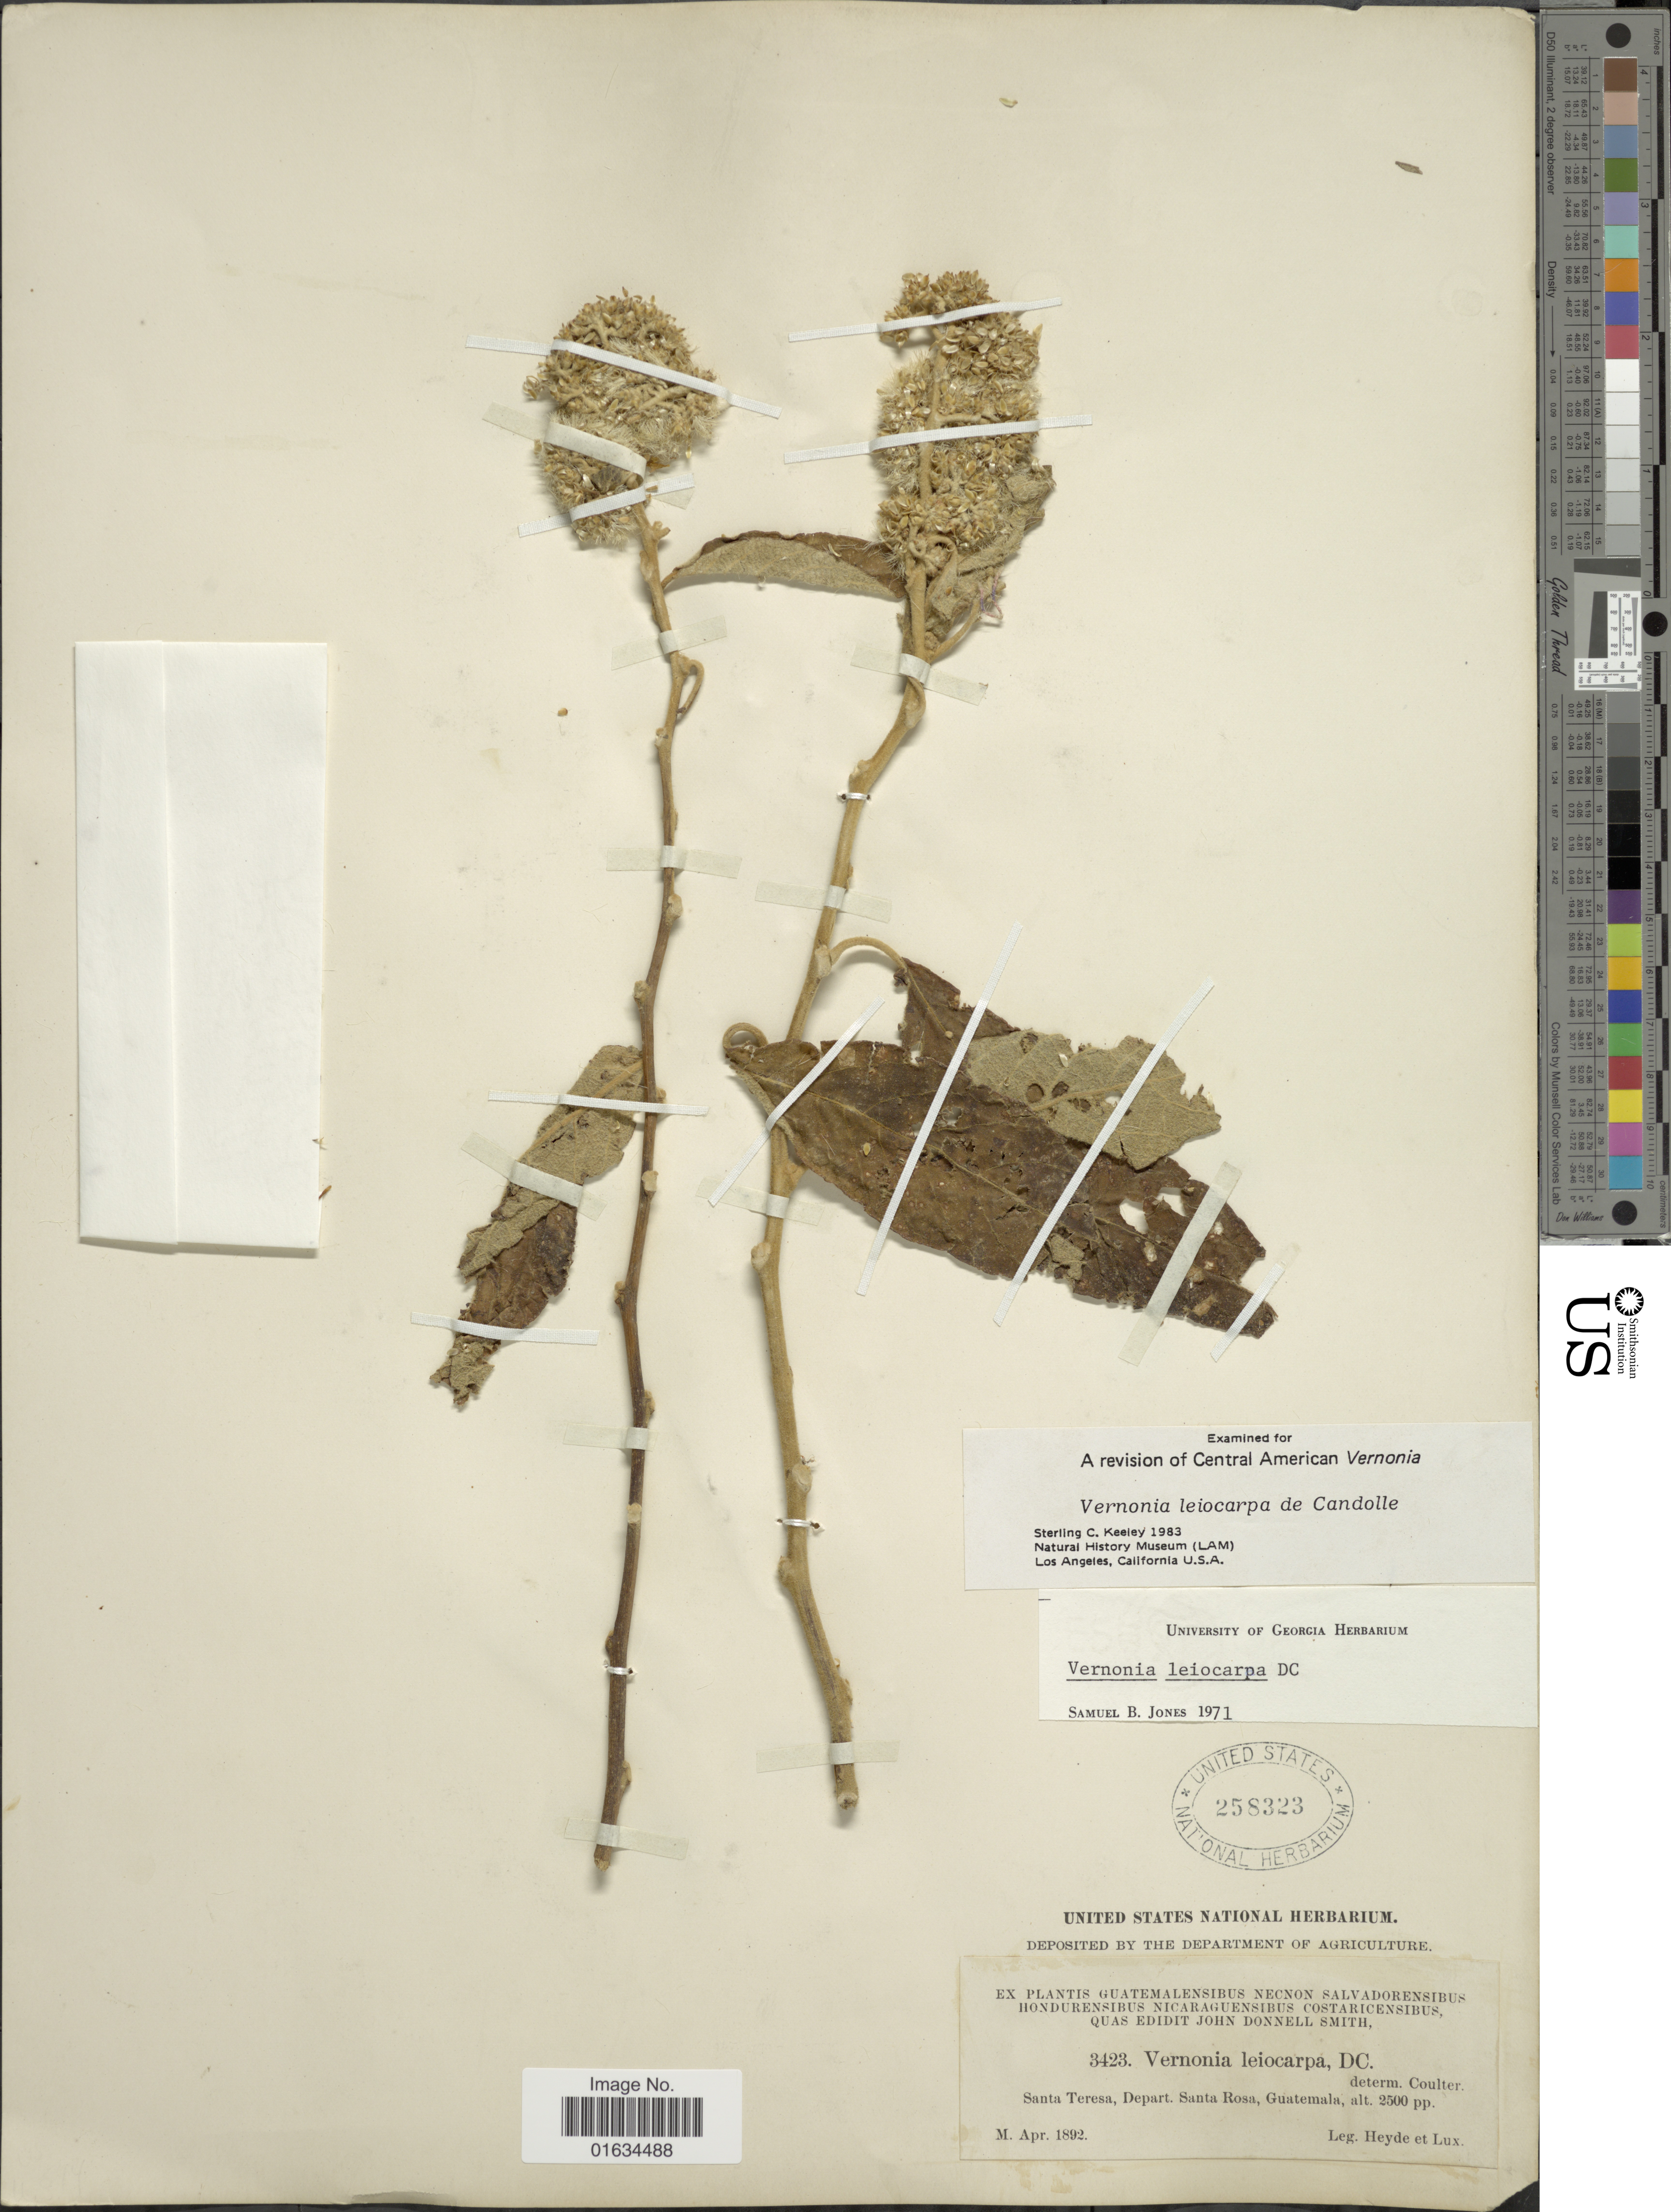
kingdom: Plantae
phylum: Tracheophyta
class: Magnoliopsida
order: Asterales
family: Asteraceae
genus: Eremosis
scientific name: Eremosis leiocarpa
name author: (DC.) Gleason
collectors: Heyde & Lux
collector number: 3423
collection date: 1892-04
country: Guatemala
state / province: Santa Rosa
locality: Santa Teresa, Depart. Sanrta Rosa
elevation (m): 762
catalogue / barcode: US 258323